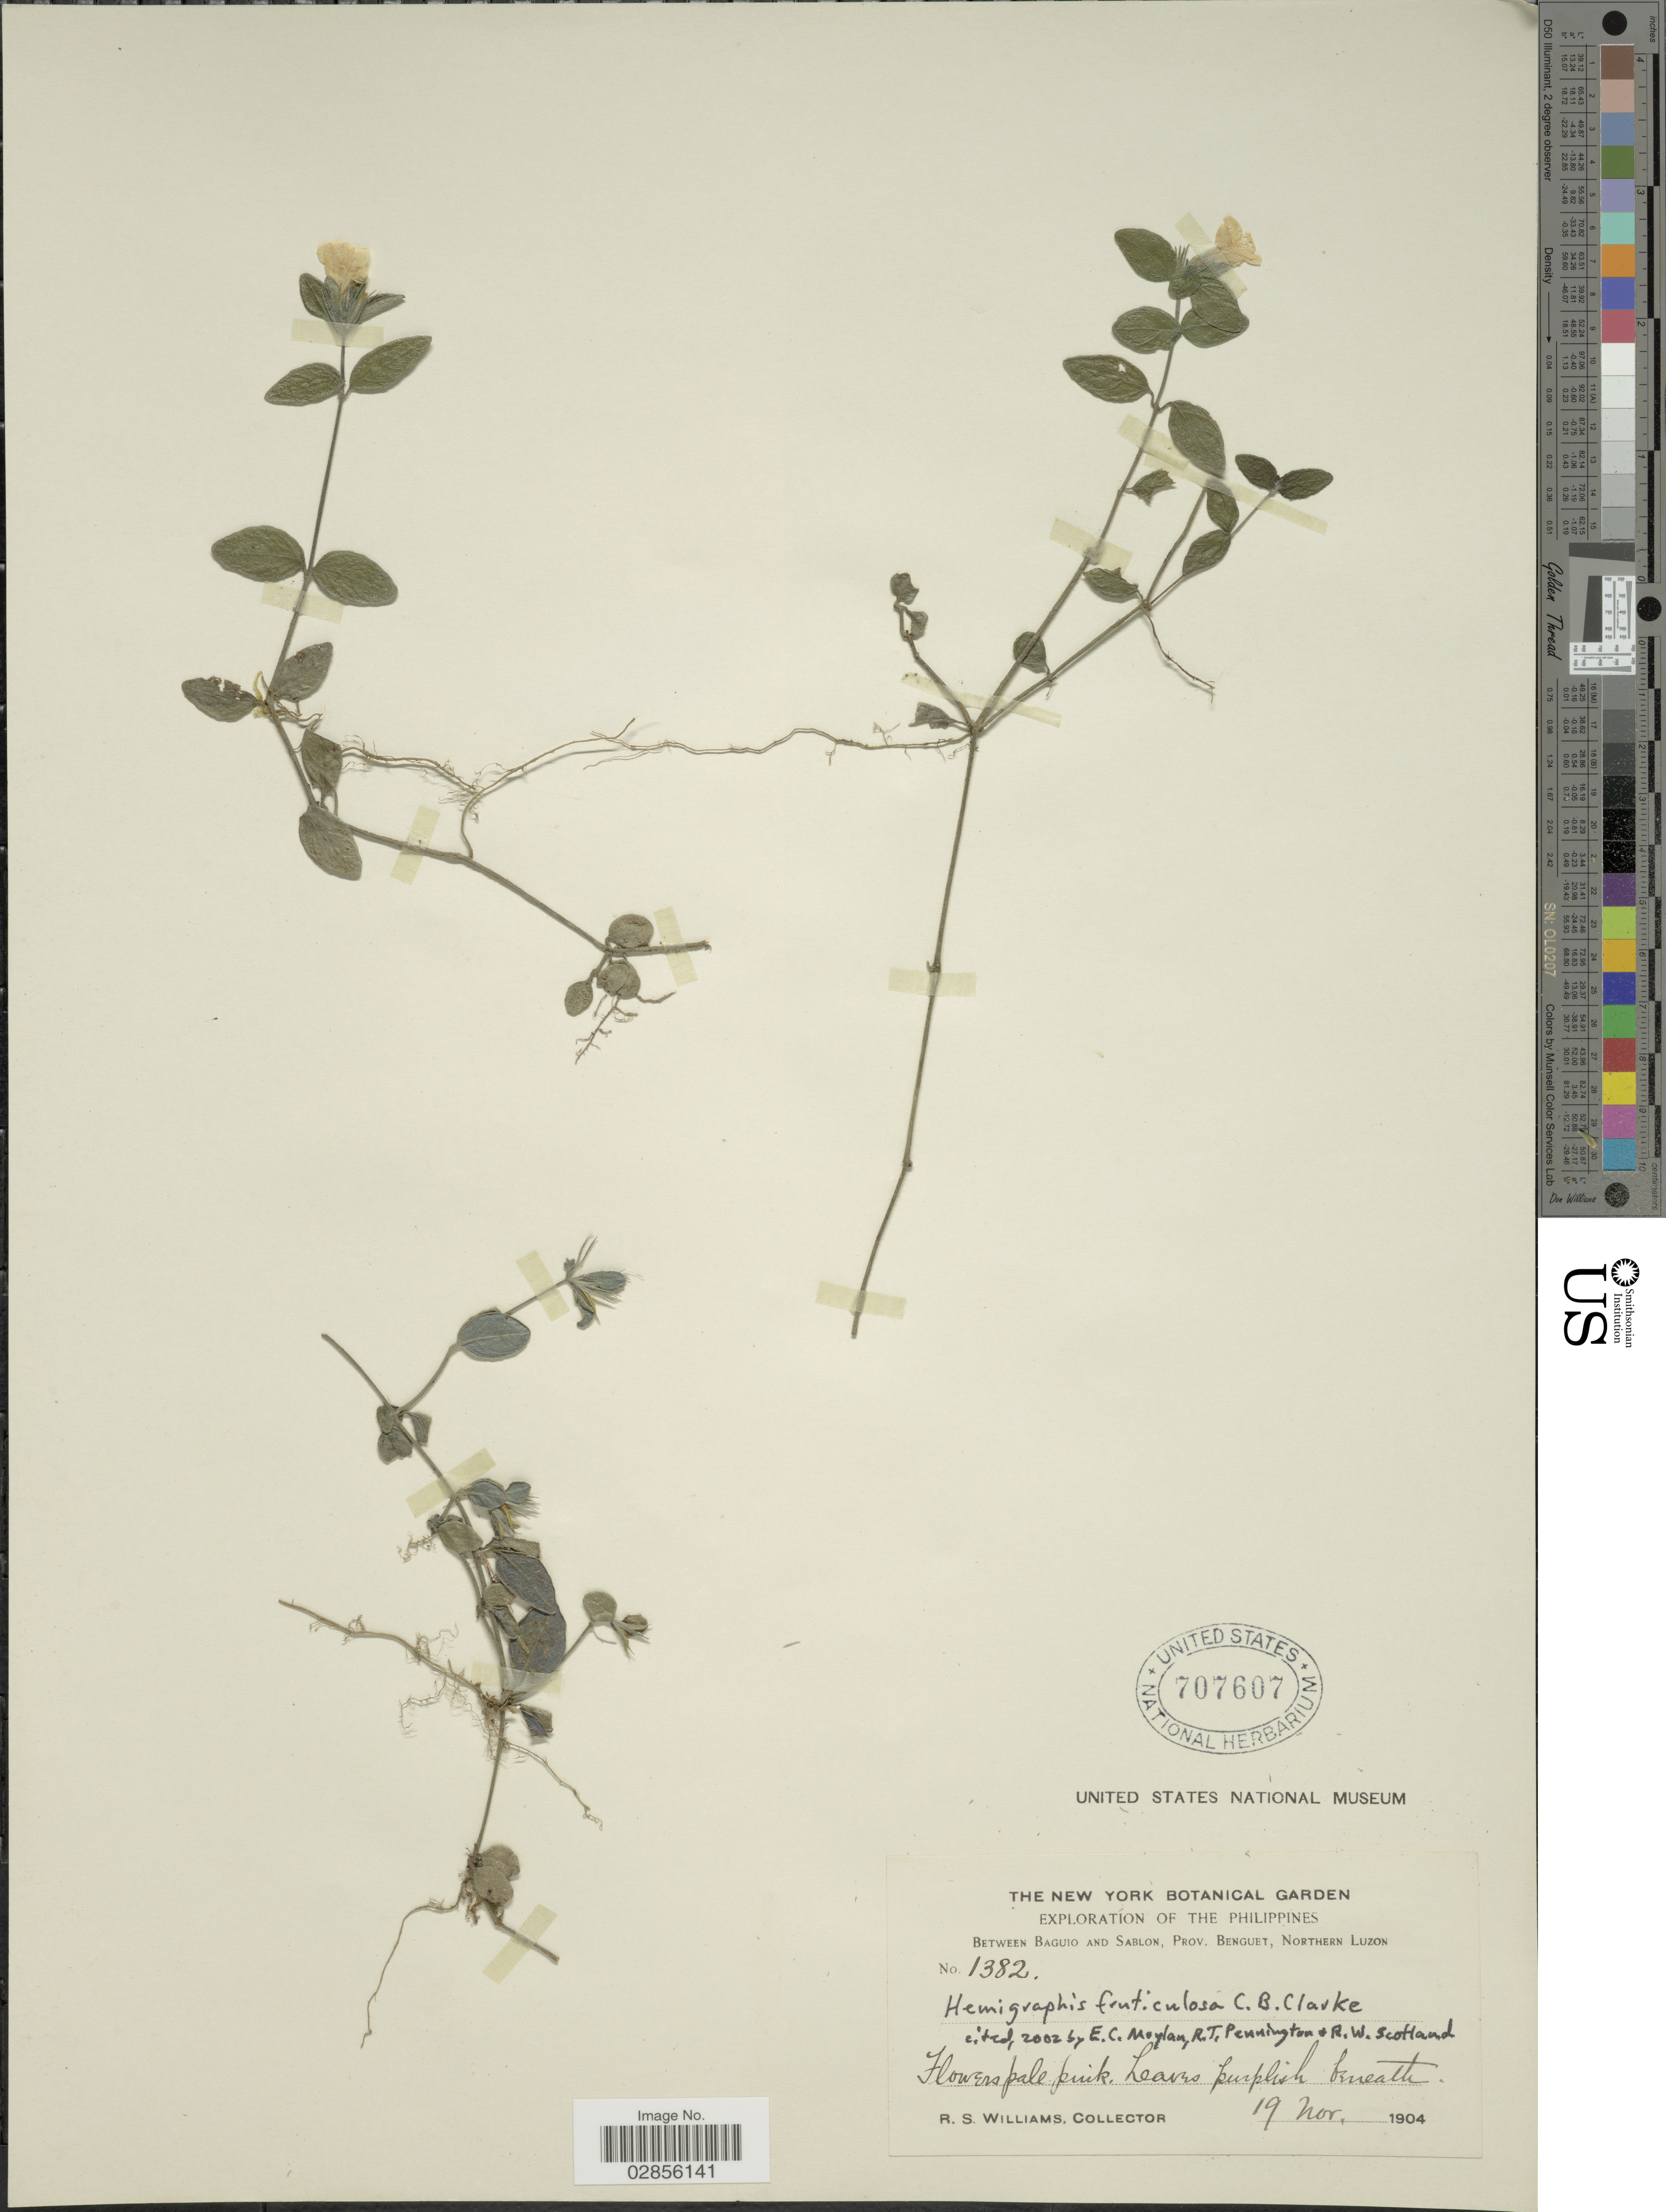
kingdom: Plantae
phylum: Tracheophyta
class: Magnoliopsida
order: Lamiales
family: Acanthaceae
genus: Hemigraphis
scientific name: Hemigraphis fruticulosa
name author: C.B. Clarke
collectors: R. S. Williams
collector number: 1382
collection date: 1904-11-19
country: Philippines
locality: Between Baguio and Sablon, Prov. Benguet, Northern Luzon.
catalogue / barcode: US 707607